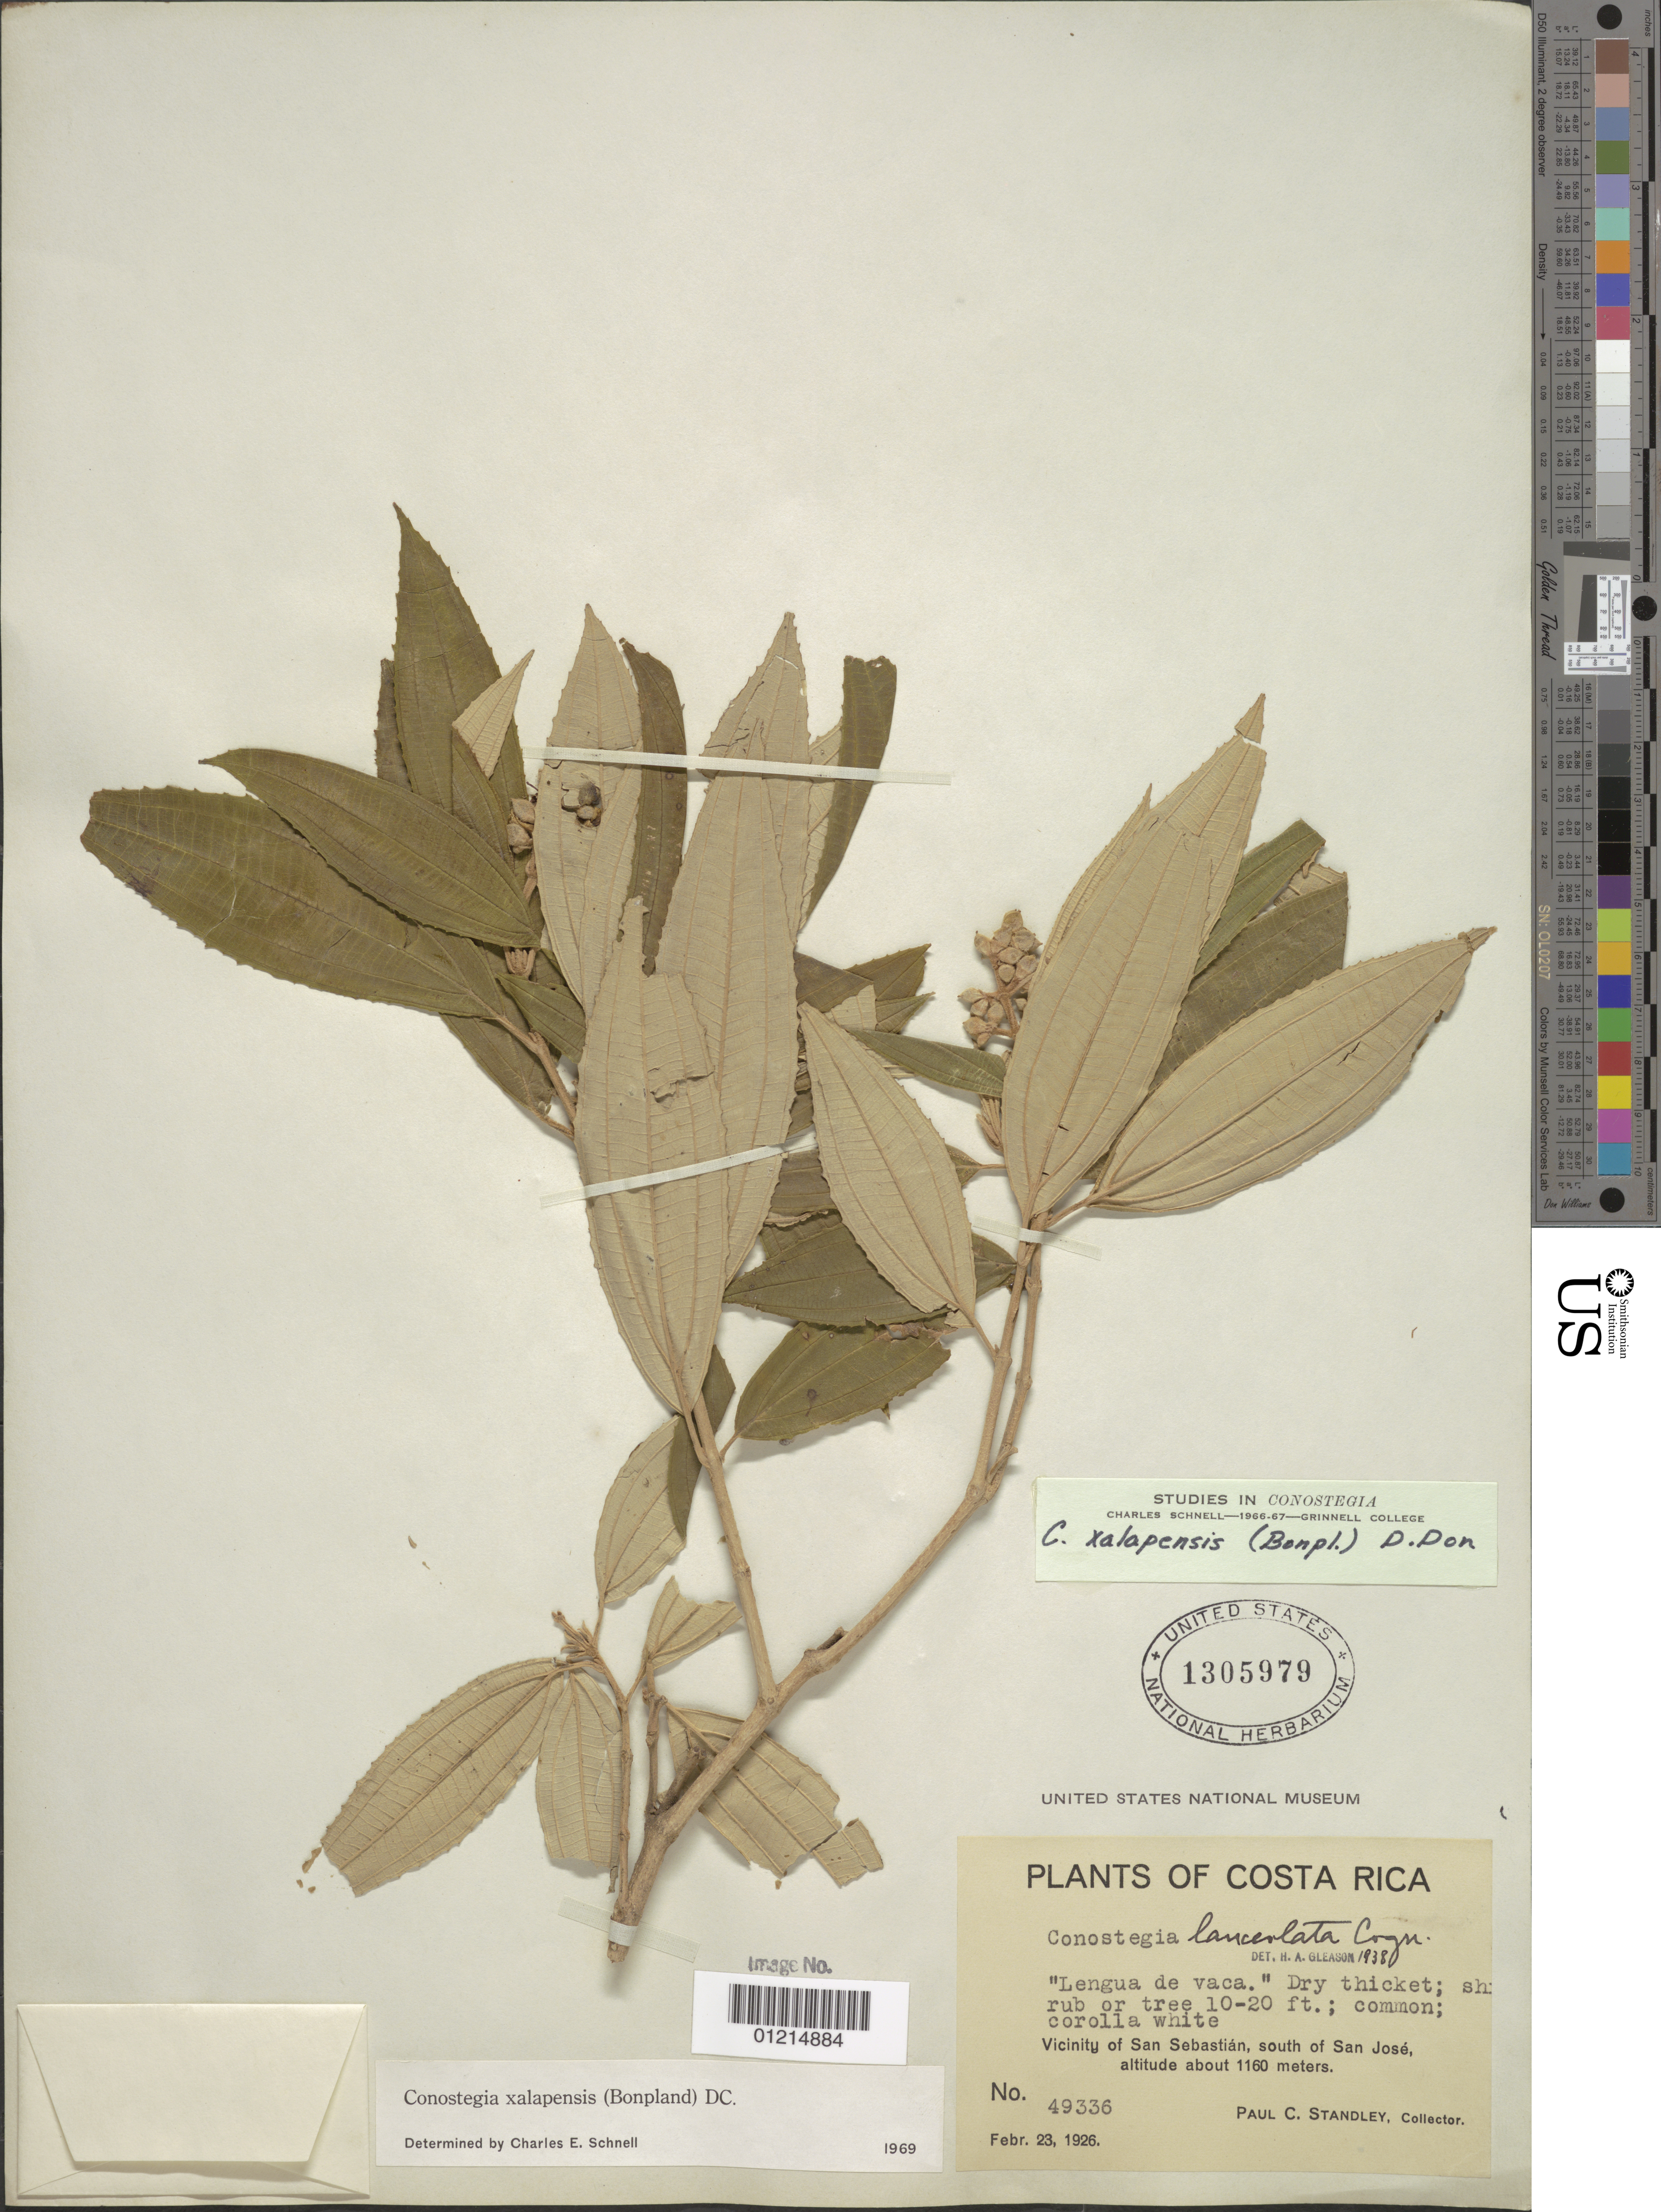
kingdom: Plantae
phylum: Tracheophyta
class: Magnoliopsida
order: Myrtales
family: Melastomataceae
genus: Conostegia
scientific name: Conostegia quadrangularis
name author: Schltdl. ex Steud.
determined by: Schnell, C. E.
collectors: P. C. Standley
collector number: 49336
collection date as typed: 23 Feb 1926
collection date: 1926-02-23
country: Costa Rica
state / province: San José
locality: Vicinity of San Sebastián.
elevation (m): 1160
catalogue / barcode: US 1305979